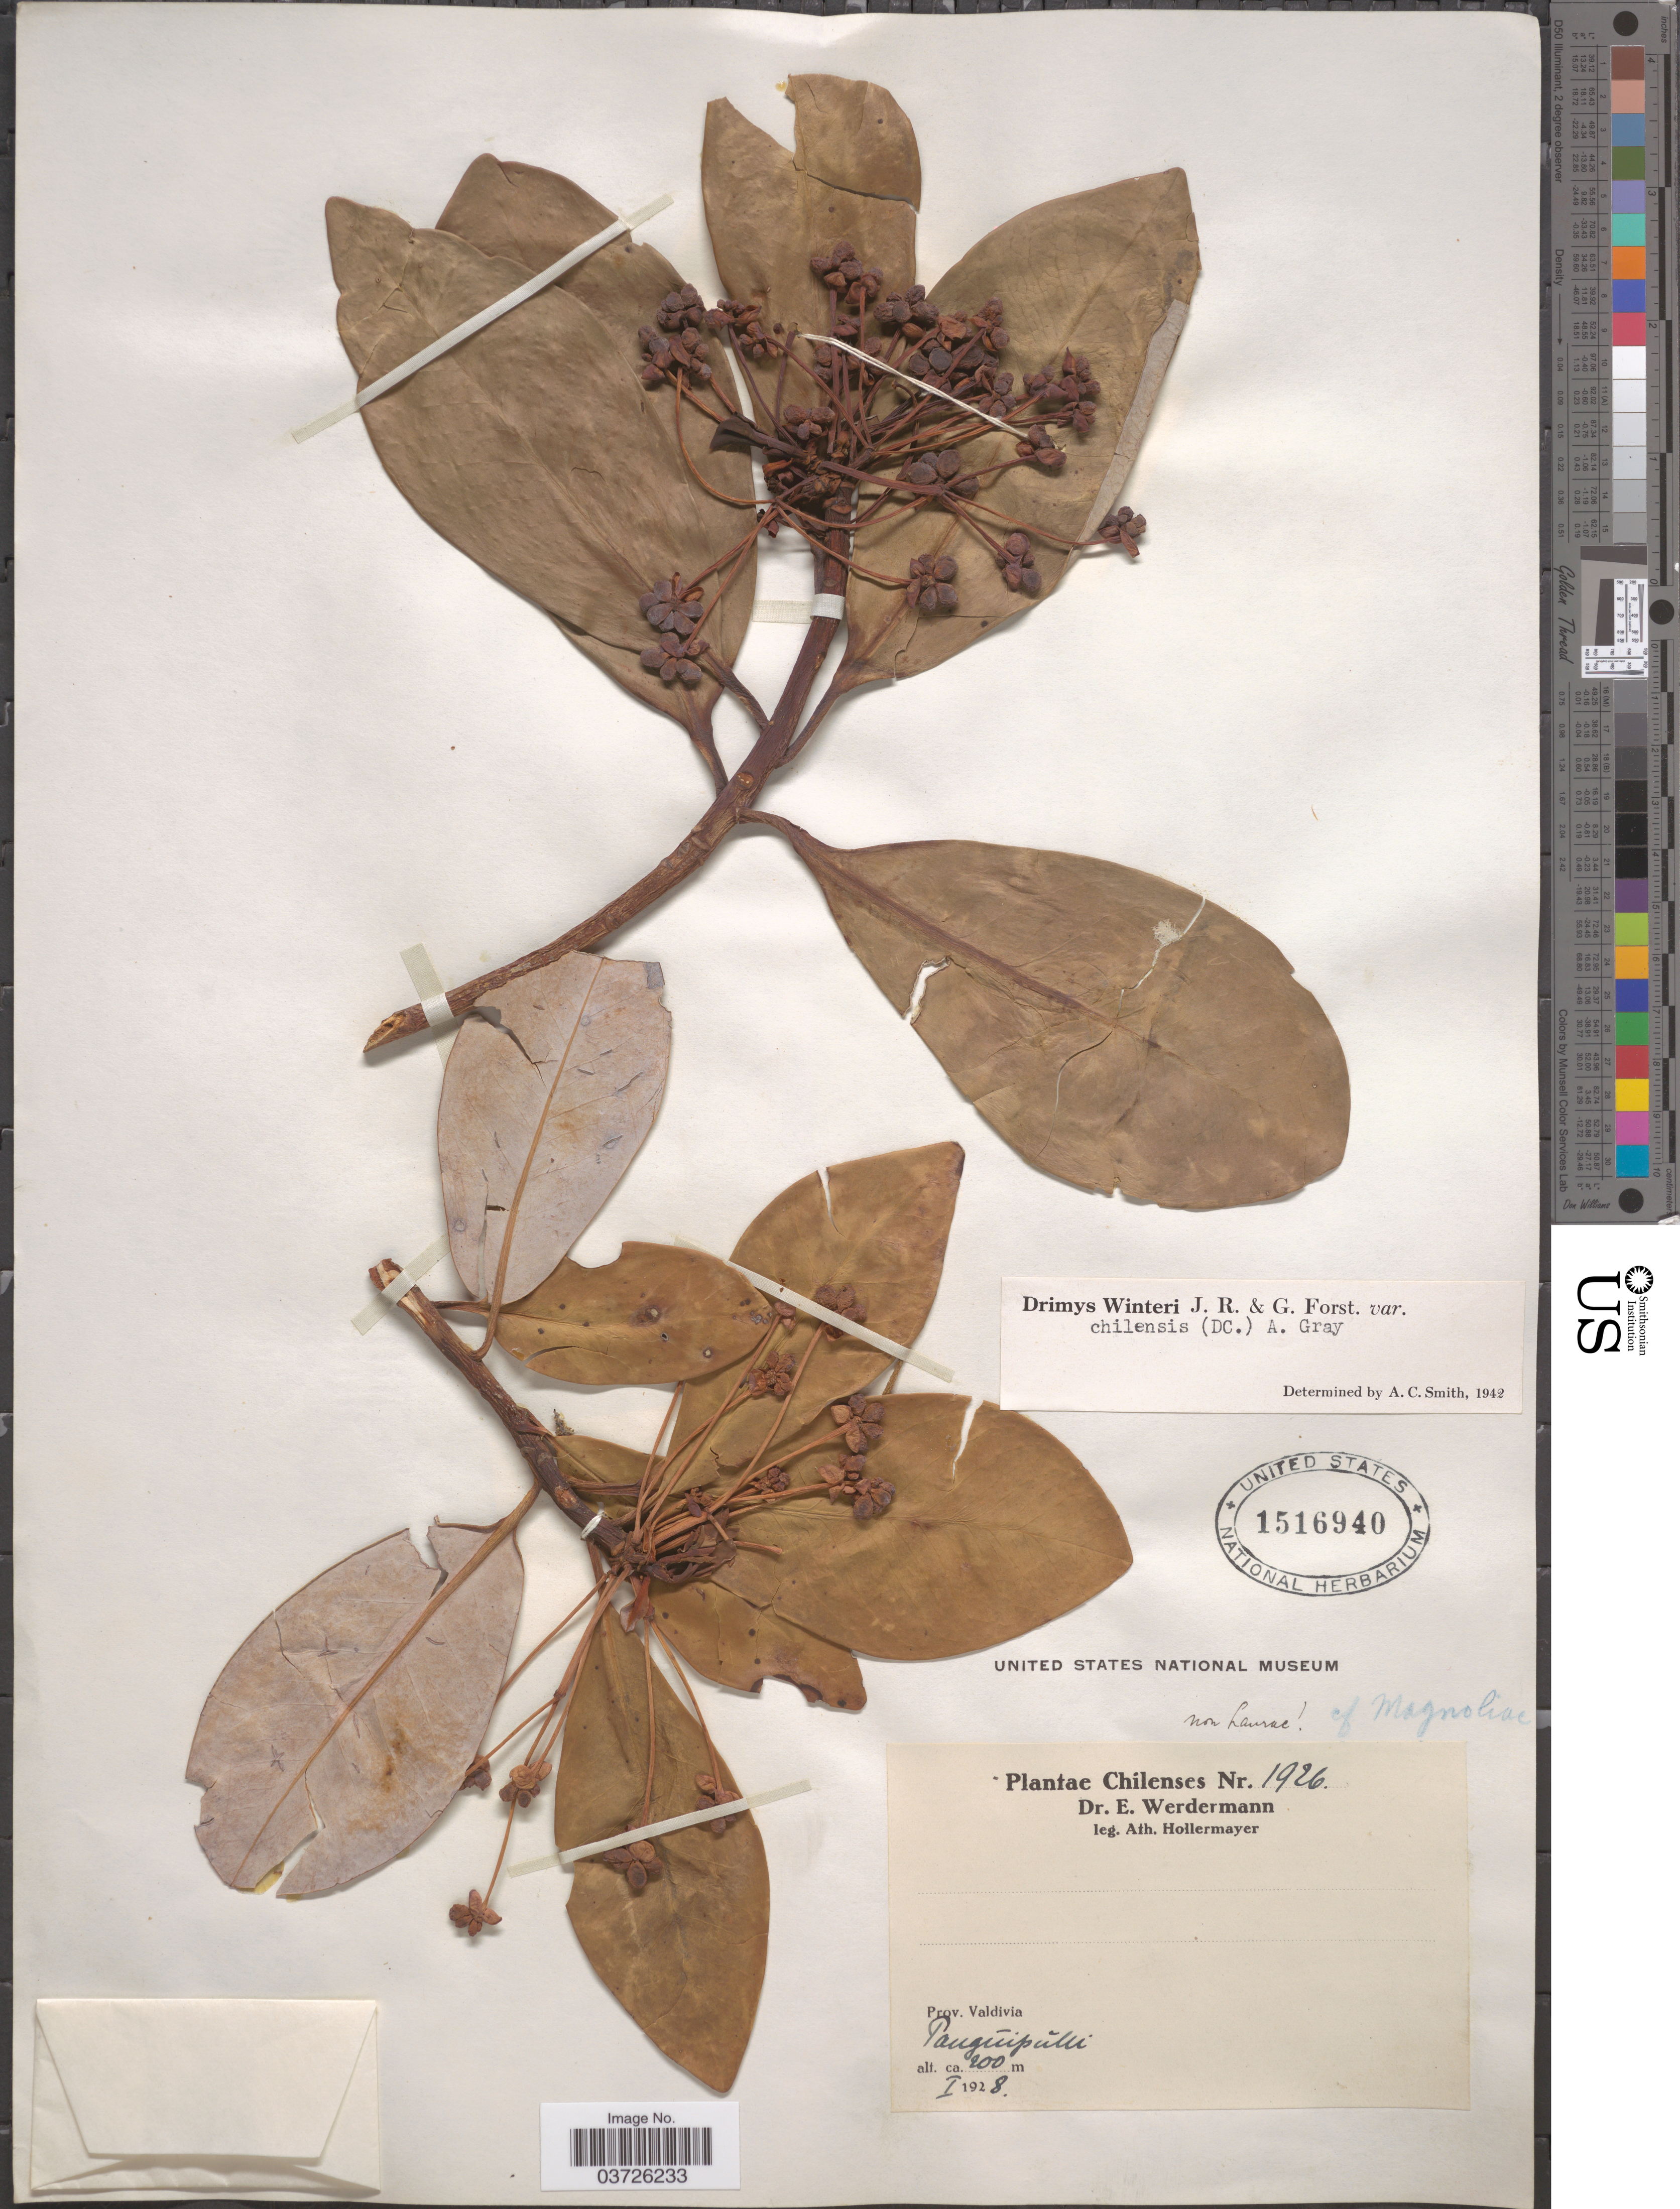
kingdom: Plantae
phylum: Tracheophyta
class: Magnoliopsida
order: Canellales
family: Winteraceae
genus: Drimys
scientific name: Drimys winteri var. chilensis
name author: (DC.) A. Gray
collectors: A. Hollermayer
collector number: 1926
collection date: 1928-01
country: Chile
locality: Prov. Valdivia. Panguipulli.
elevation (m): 200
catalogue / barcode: US 1516940